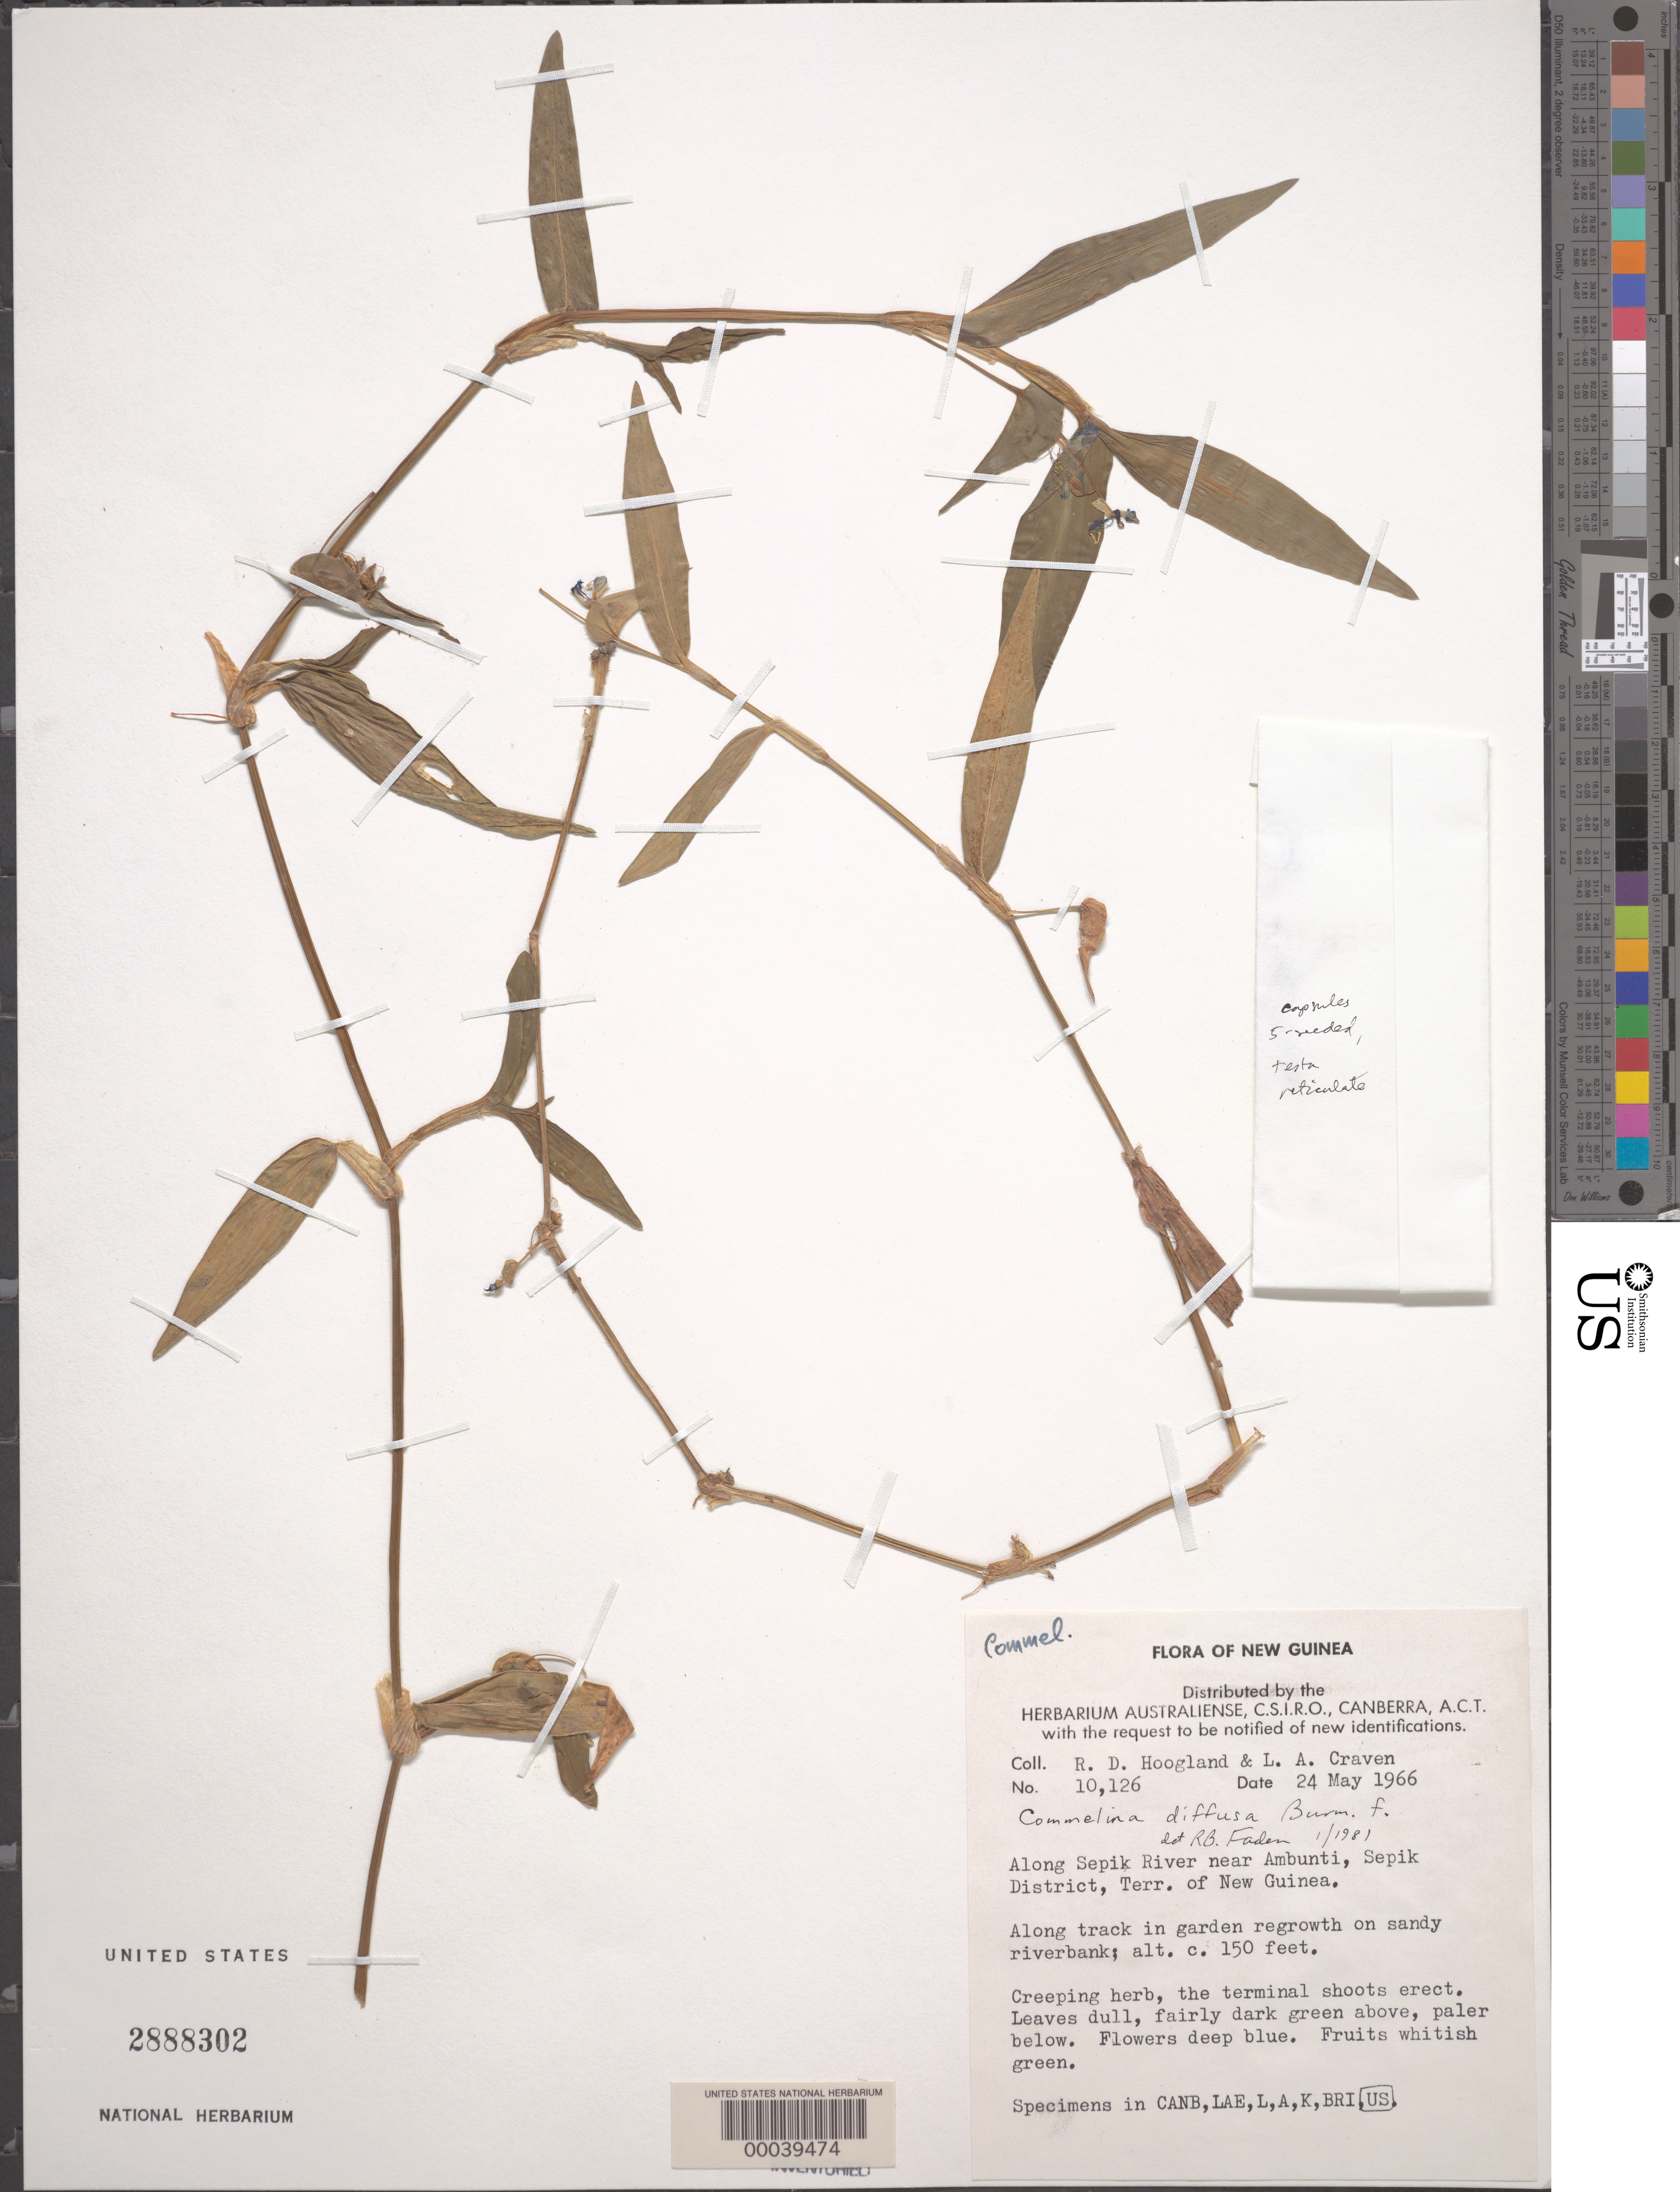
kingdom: Plantae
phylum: Tracheophyta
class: Liliopsida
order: Commelinales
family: Commelinaceae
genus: Commelina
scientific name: Commelina diffusa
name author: Burm. f.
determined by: Faden, Robert B., (US), Smithsonian Institution - National Museum of Natural History (UNITED STATES)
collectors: R. D. Hoogland & L. A. Craven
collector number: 10126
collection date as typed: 24 May 1966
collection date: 1966-05-24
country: Papua New Guinea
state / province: East Sepik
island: New Guinea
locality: Along sepik river near ambunti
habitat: Riverbank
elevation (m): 46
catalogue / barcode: US 2888302